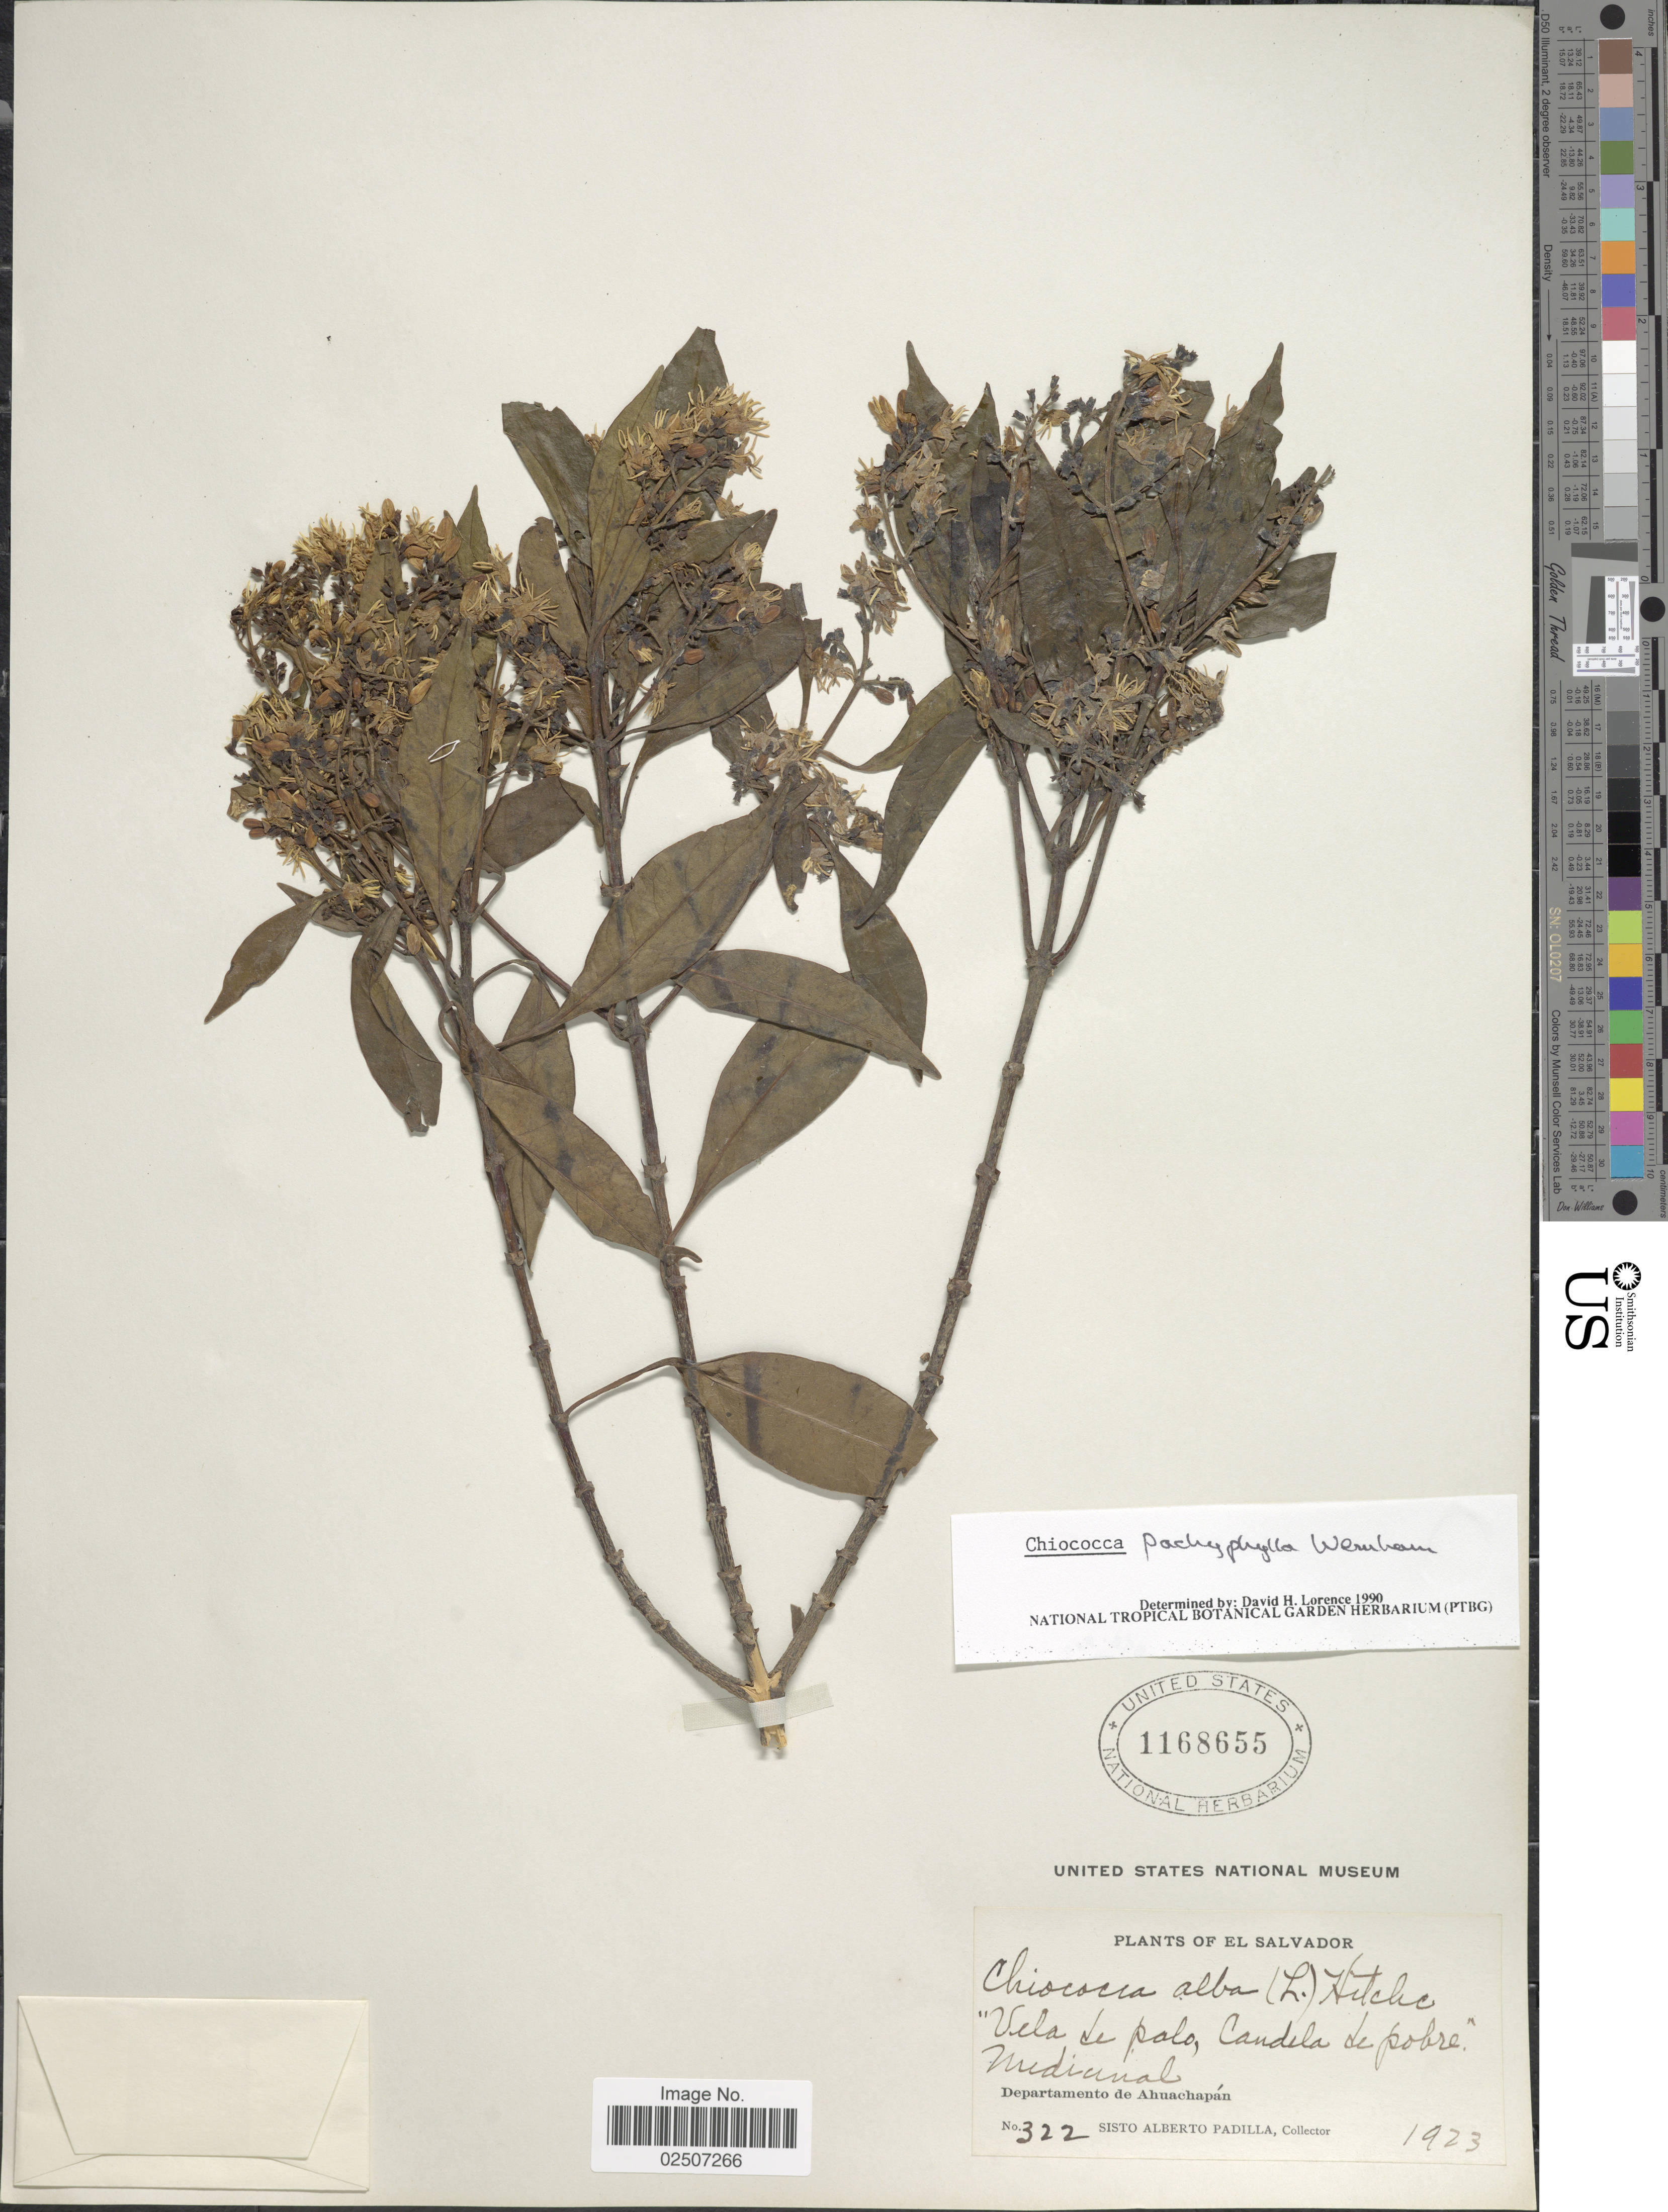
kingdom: Plantae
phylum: Tracheophyta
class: Magnoliopsida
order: Gentianales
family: Rubiaceae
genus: Chiococca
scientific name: Chiococca pachyphylla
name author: Wernham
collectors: S. A. Padilla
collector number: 322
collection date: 1923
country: El Salvador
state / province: Ahuachapan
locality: Departamento de Ahuachapan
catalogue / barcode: US 1168655